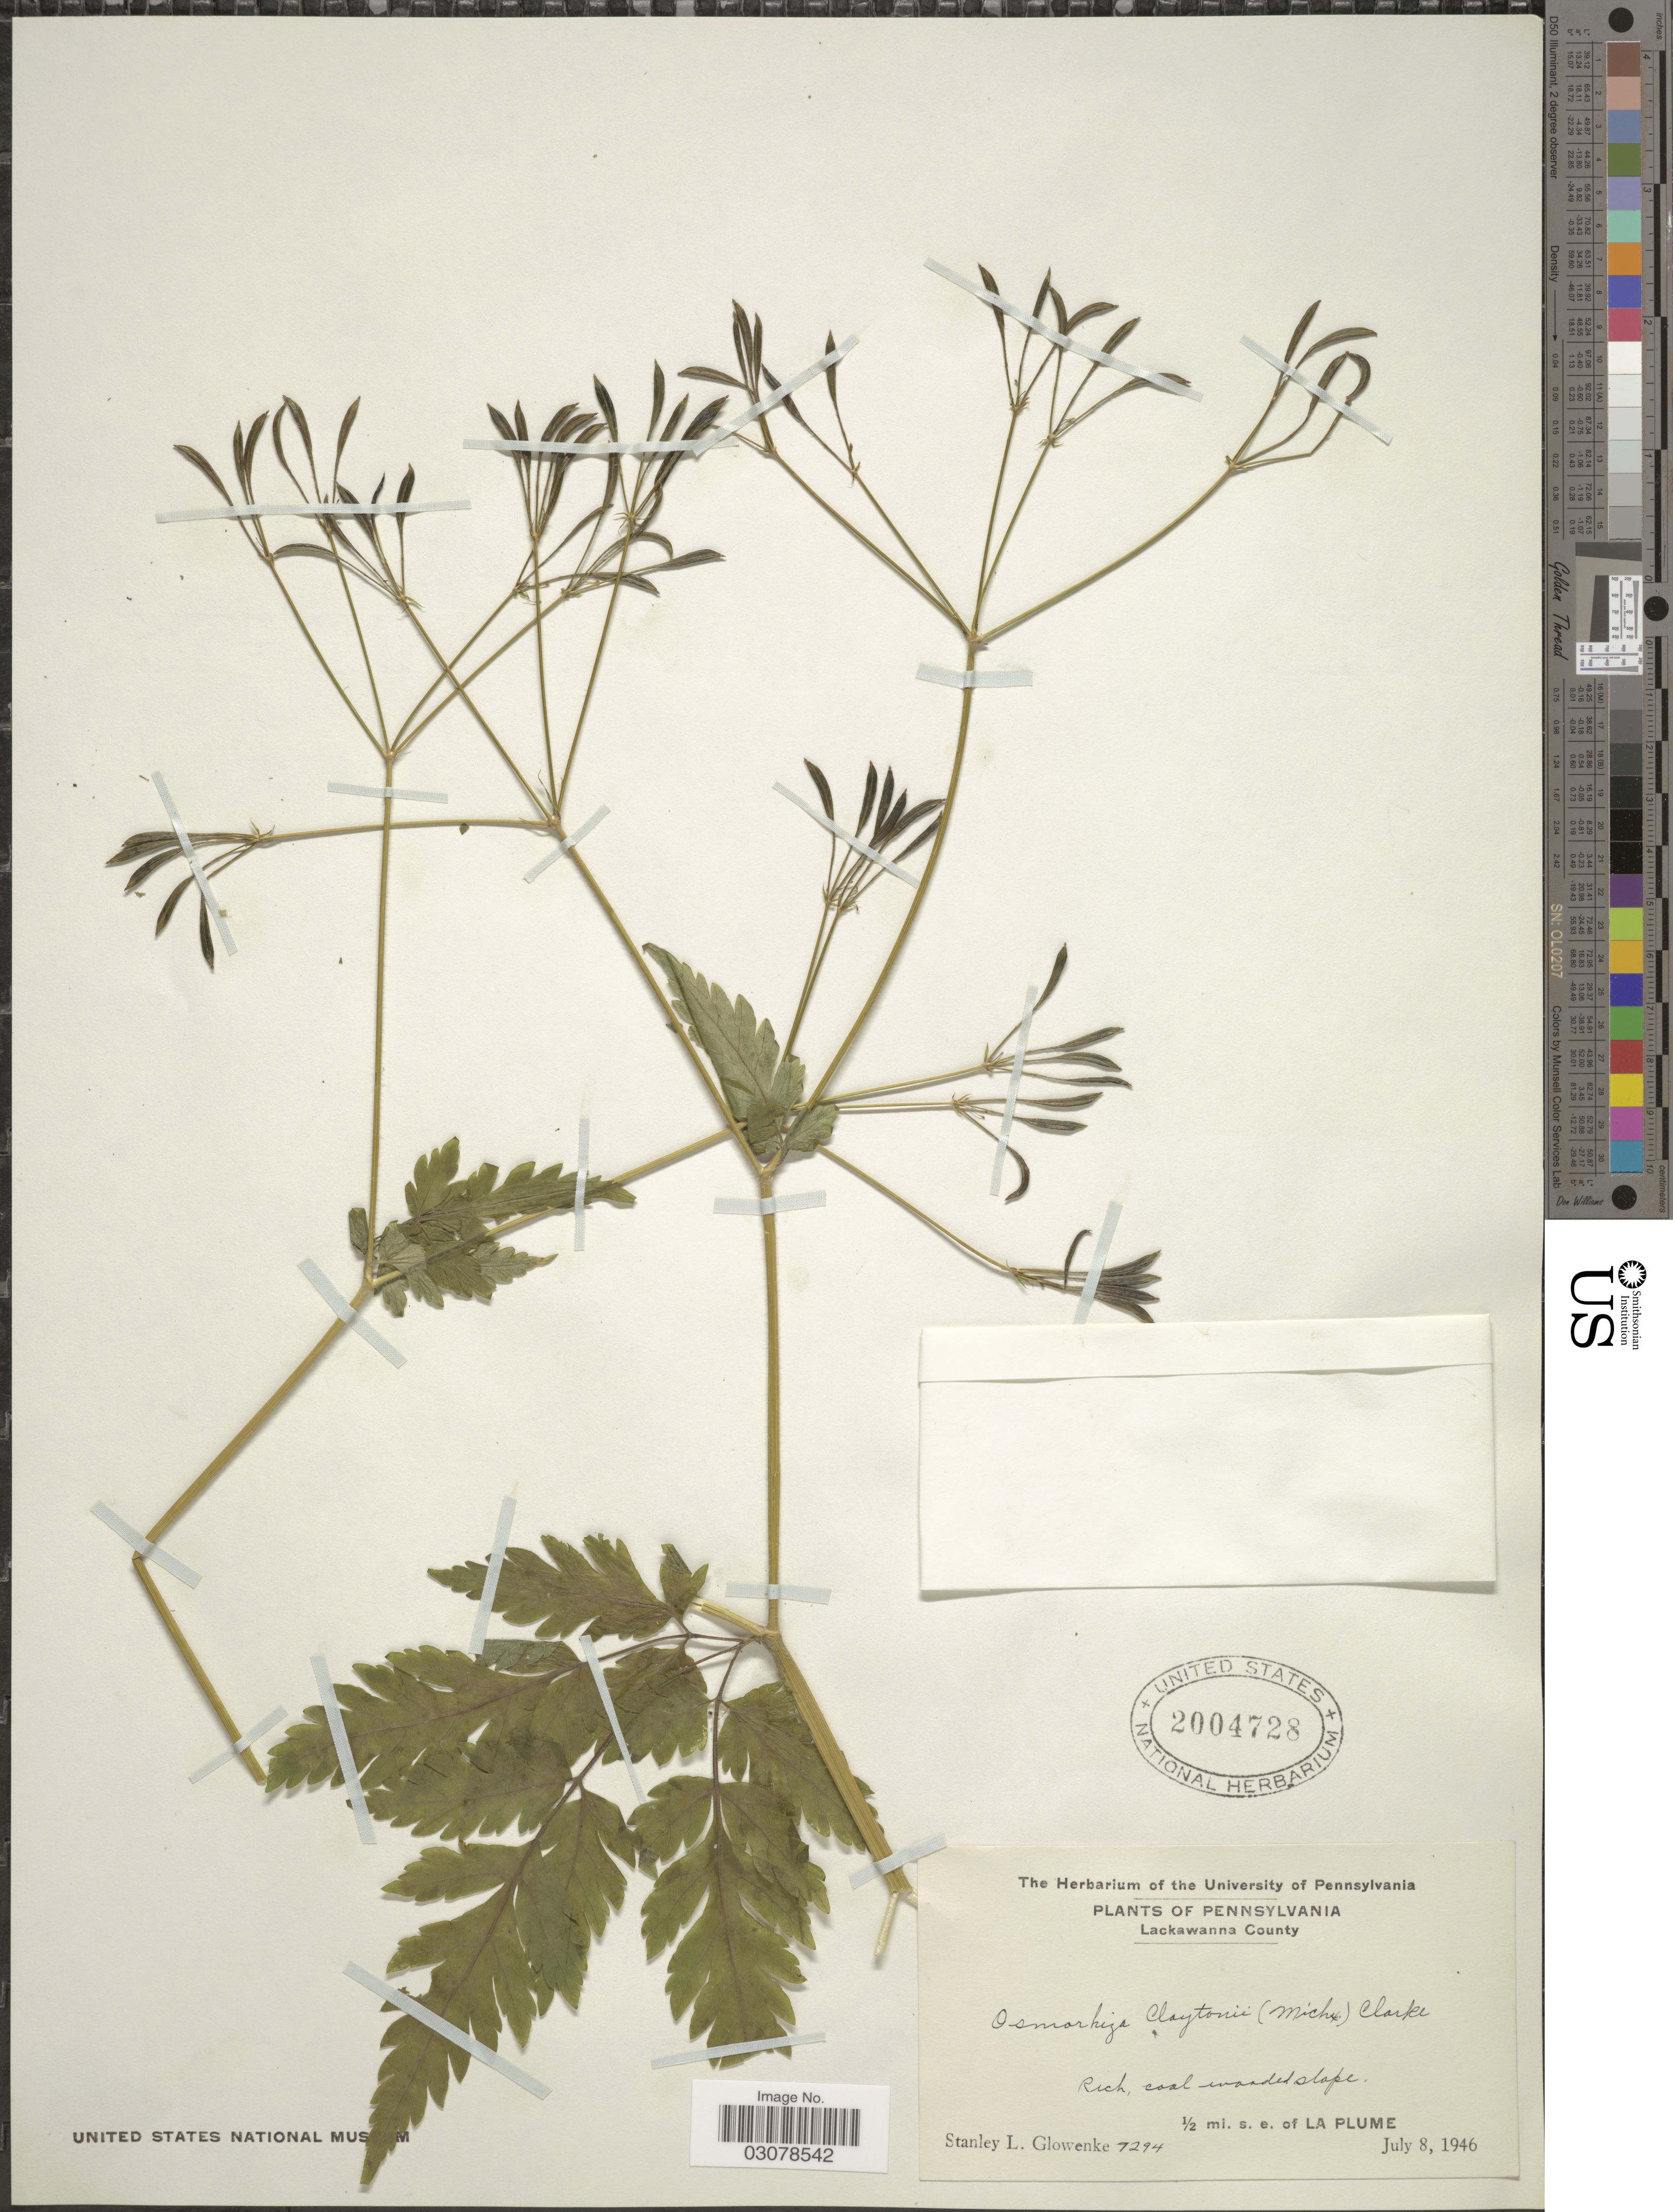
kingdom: Plantae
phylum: Tracheophyta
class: Magnoliopsida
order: Apiales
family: Apiaceae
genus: Osmorhiza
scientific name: Osmorhiza claytonii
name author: (Michx.) C.B. Clarke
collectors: S. Glowenke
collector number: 7294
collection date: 1946-07-08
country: United States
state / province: Pennsylvania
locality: Lackawanna County. ½ mi. s.e. of La Plume.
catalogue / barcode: US 2004728